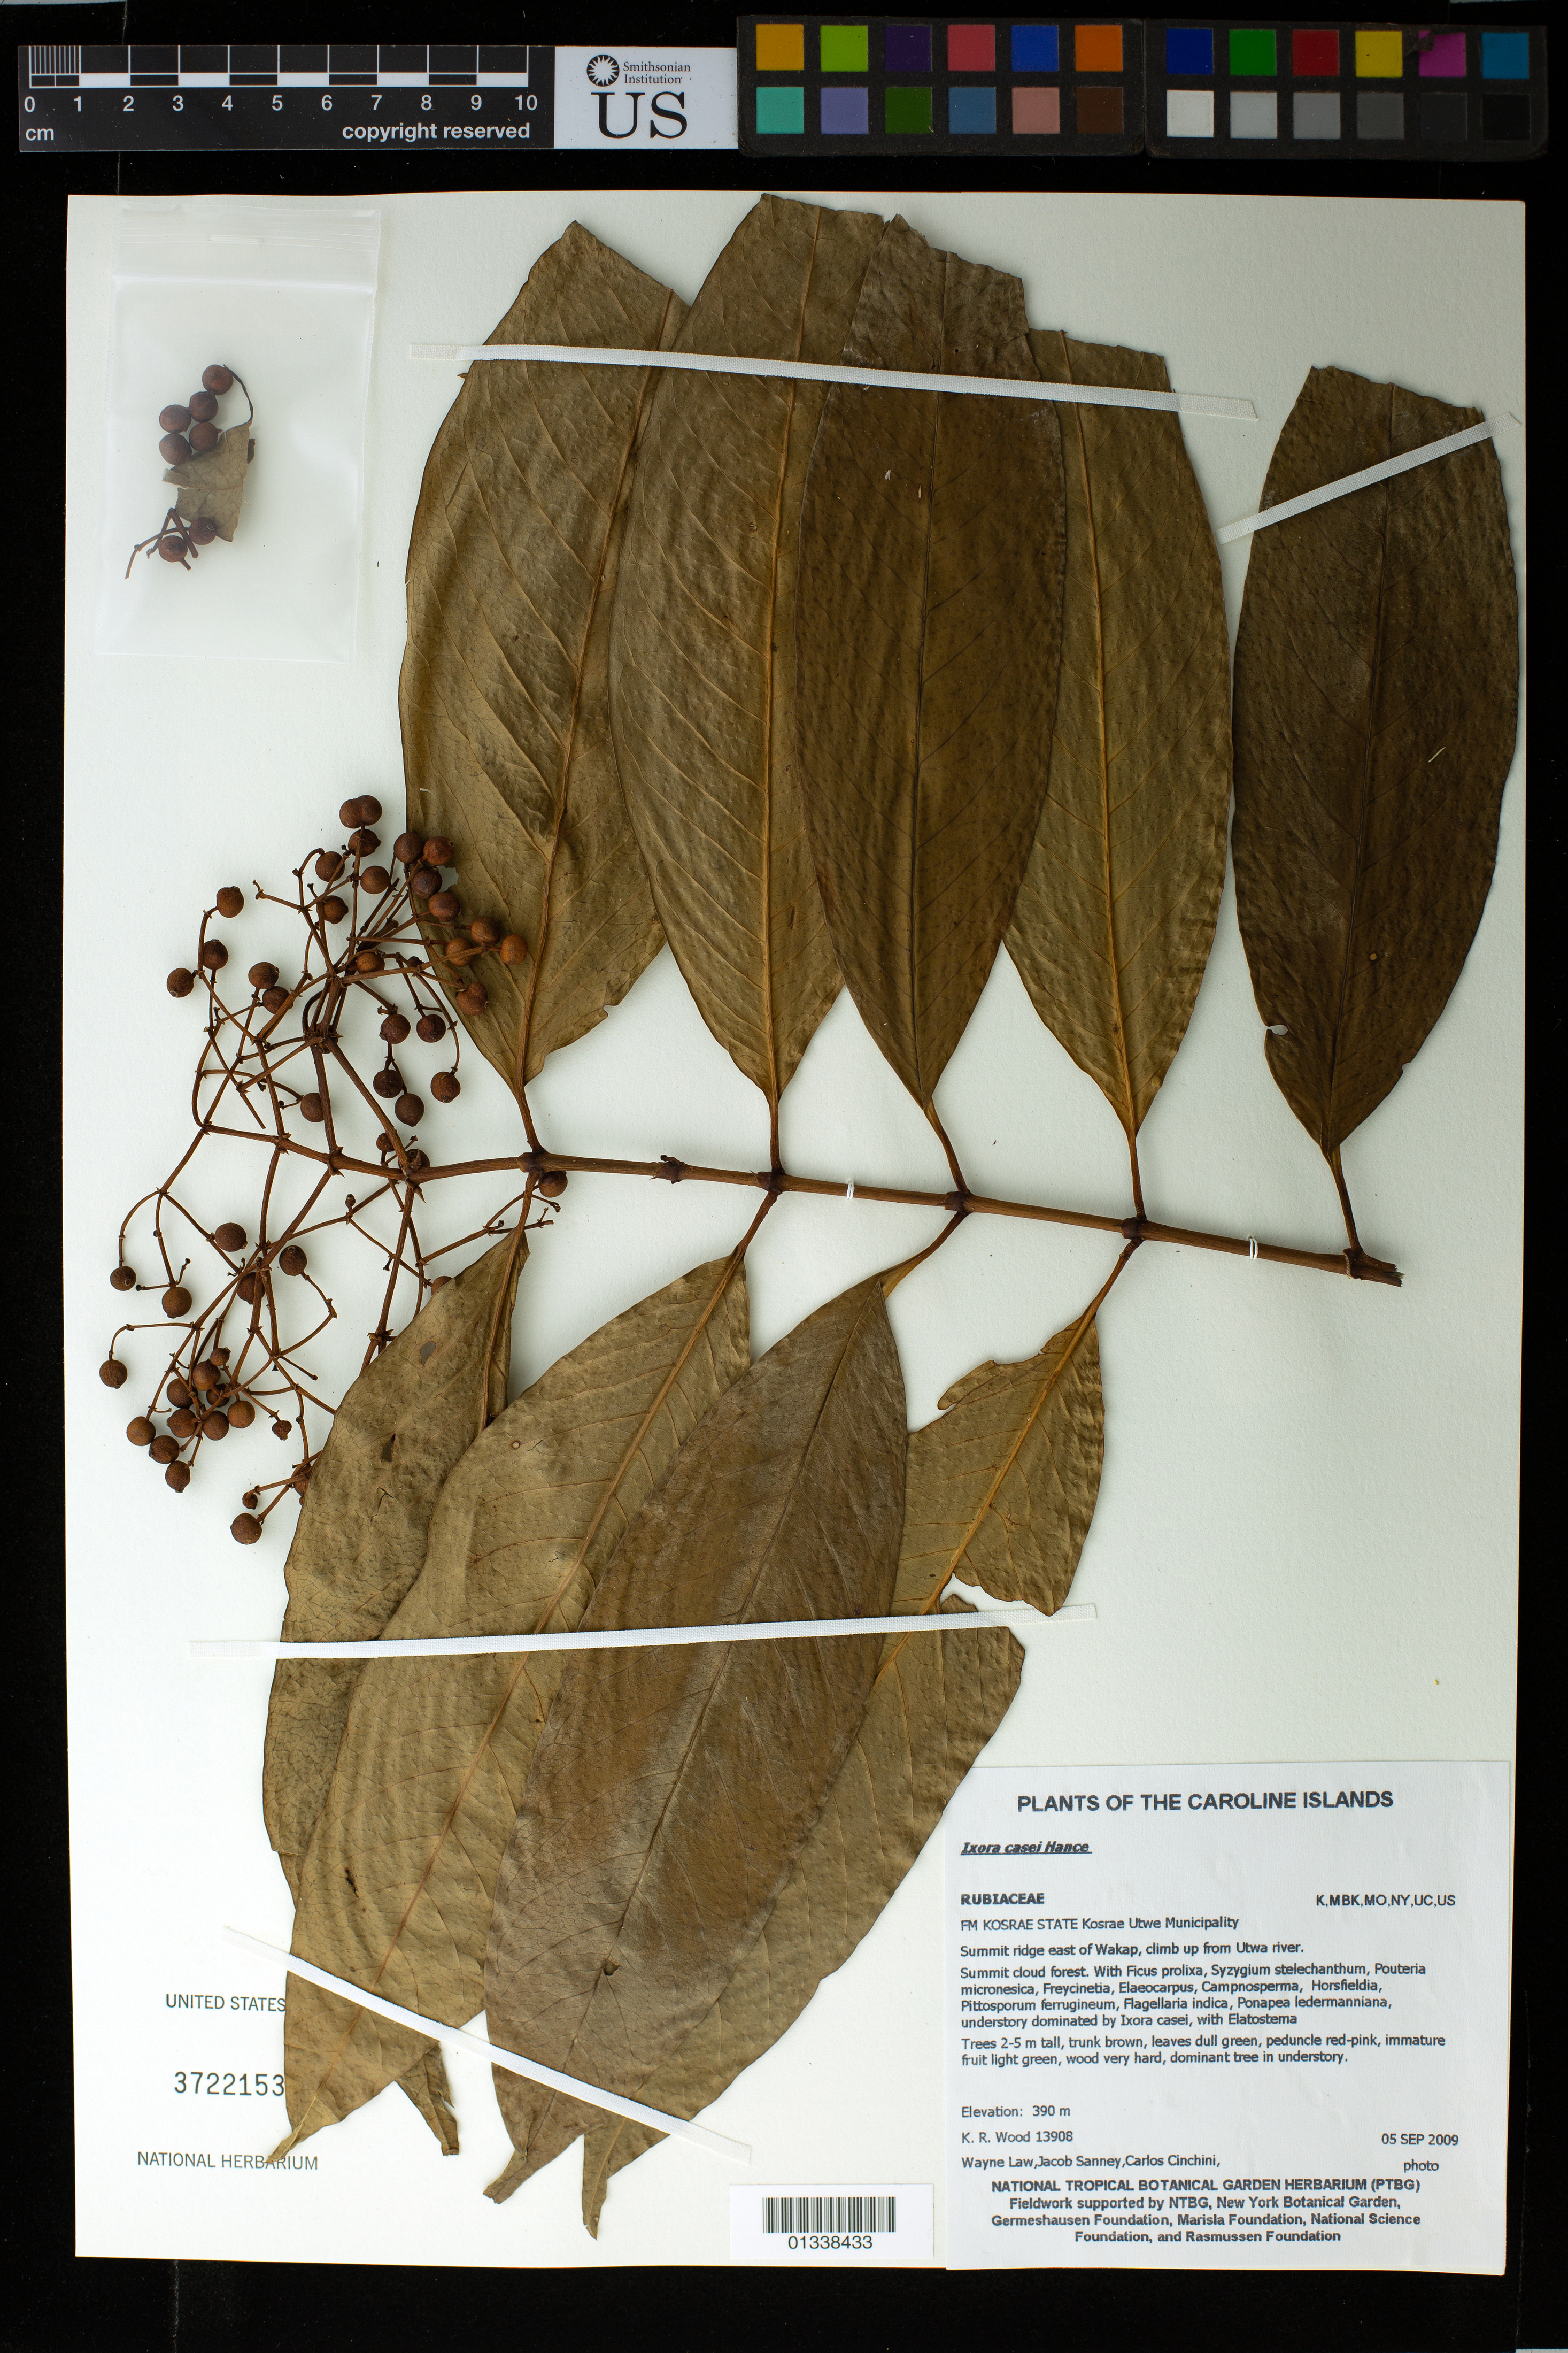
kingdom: Plantae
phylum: Tracheophyta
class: Magnoliopsida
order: Gentianales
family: Rubiaceae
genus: Ixora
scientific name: Ixora casei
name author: Hance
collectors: K. R. Wood, W. Law, J. Sanney & C. Cinchini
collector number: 13908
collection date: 2009-09-05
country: Micronesia, Federated States of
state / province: Kosrae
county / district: Utwe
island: Kosrae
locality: Summit ridge east of Wakap, climb up from Utwa river.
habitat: Summit cloud forest.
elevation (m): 390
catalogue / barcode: US 3722153